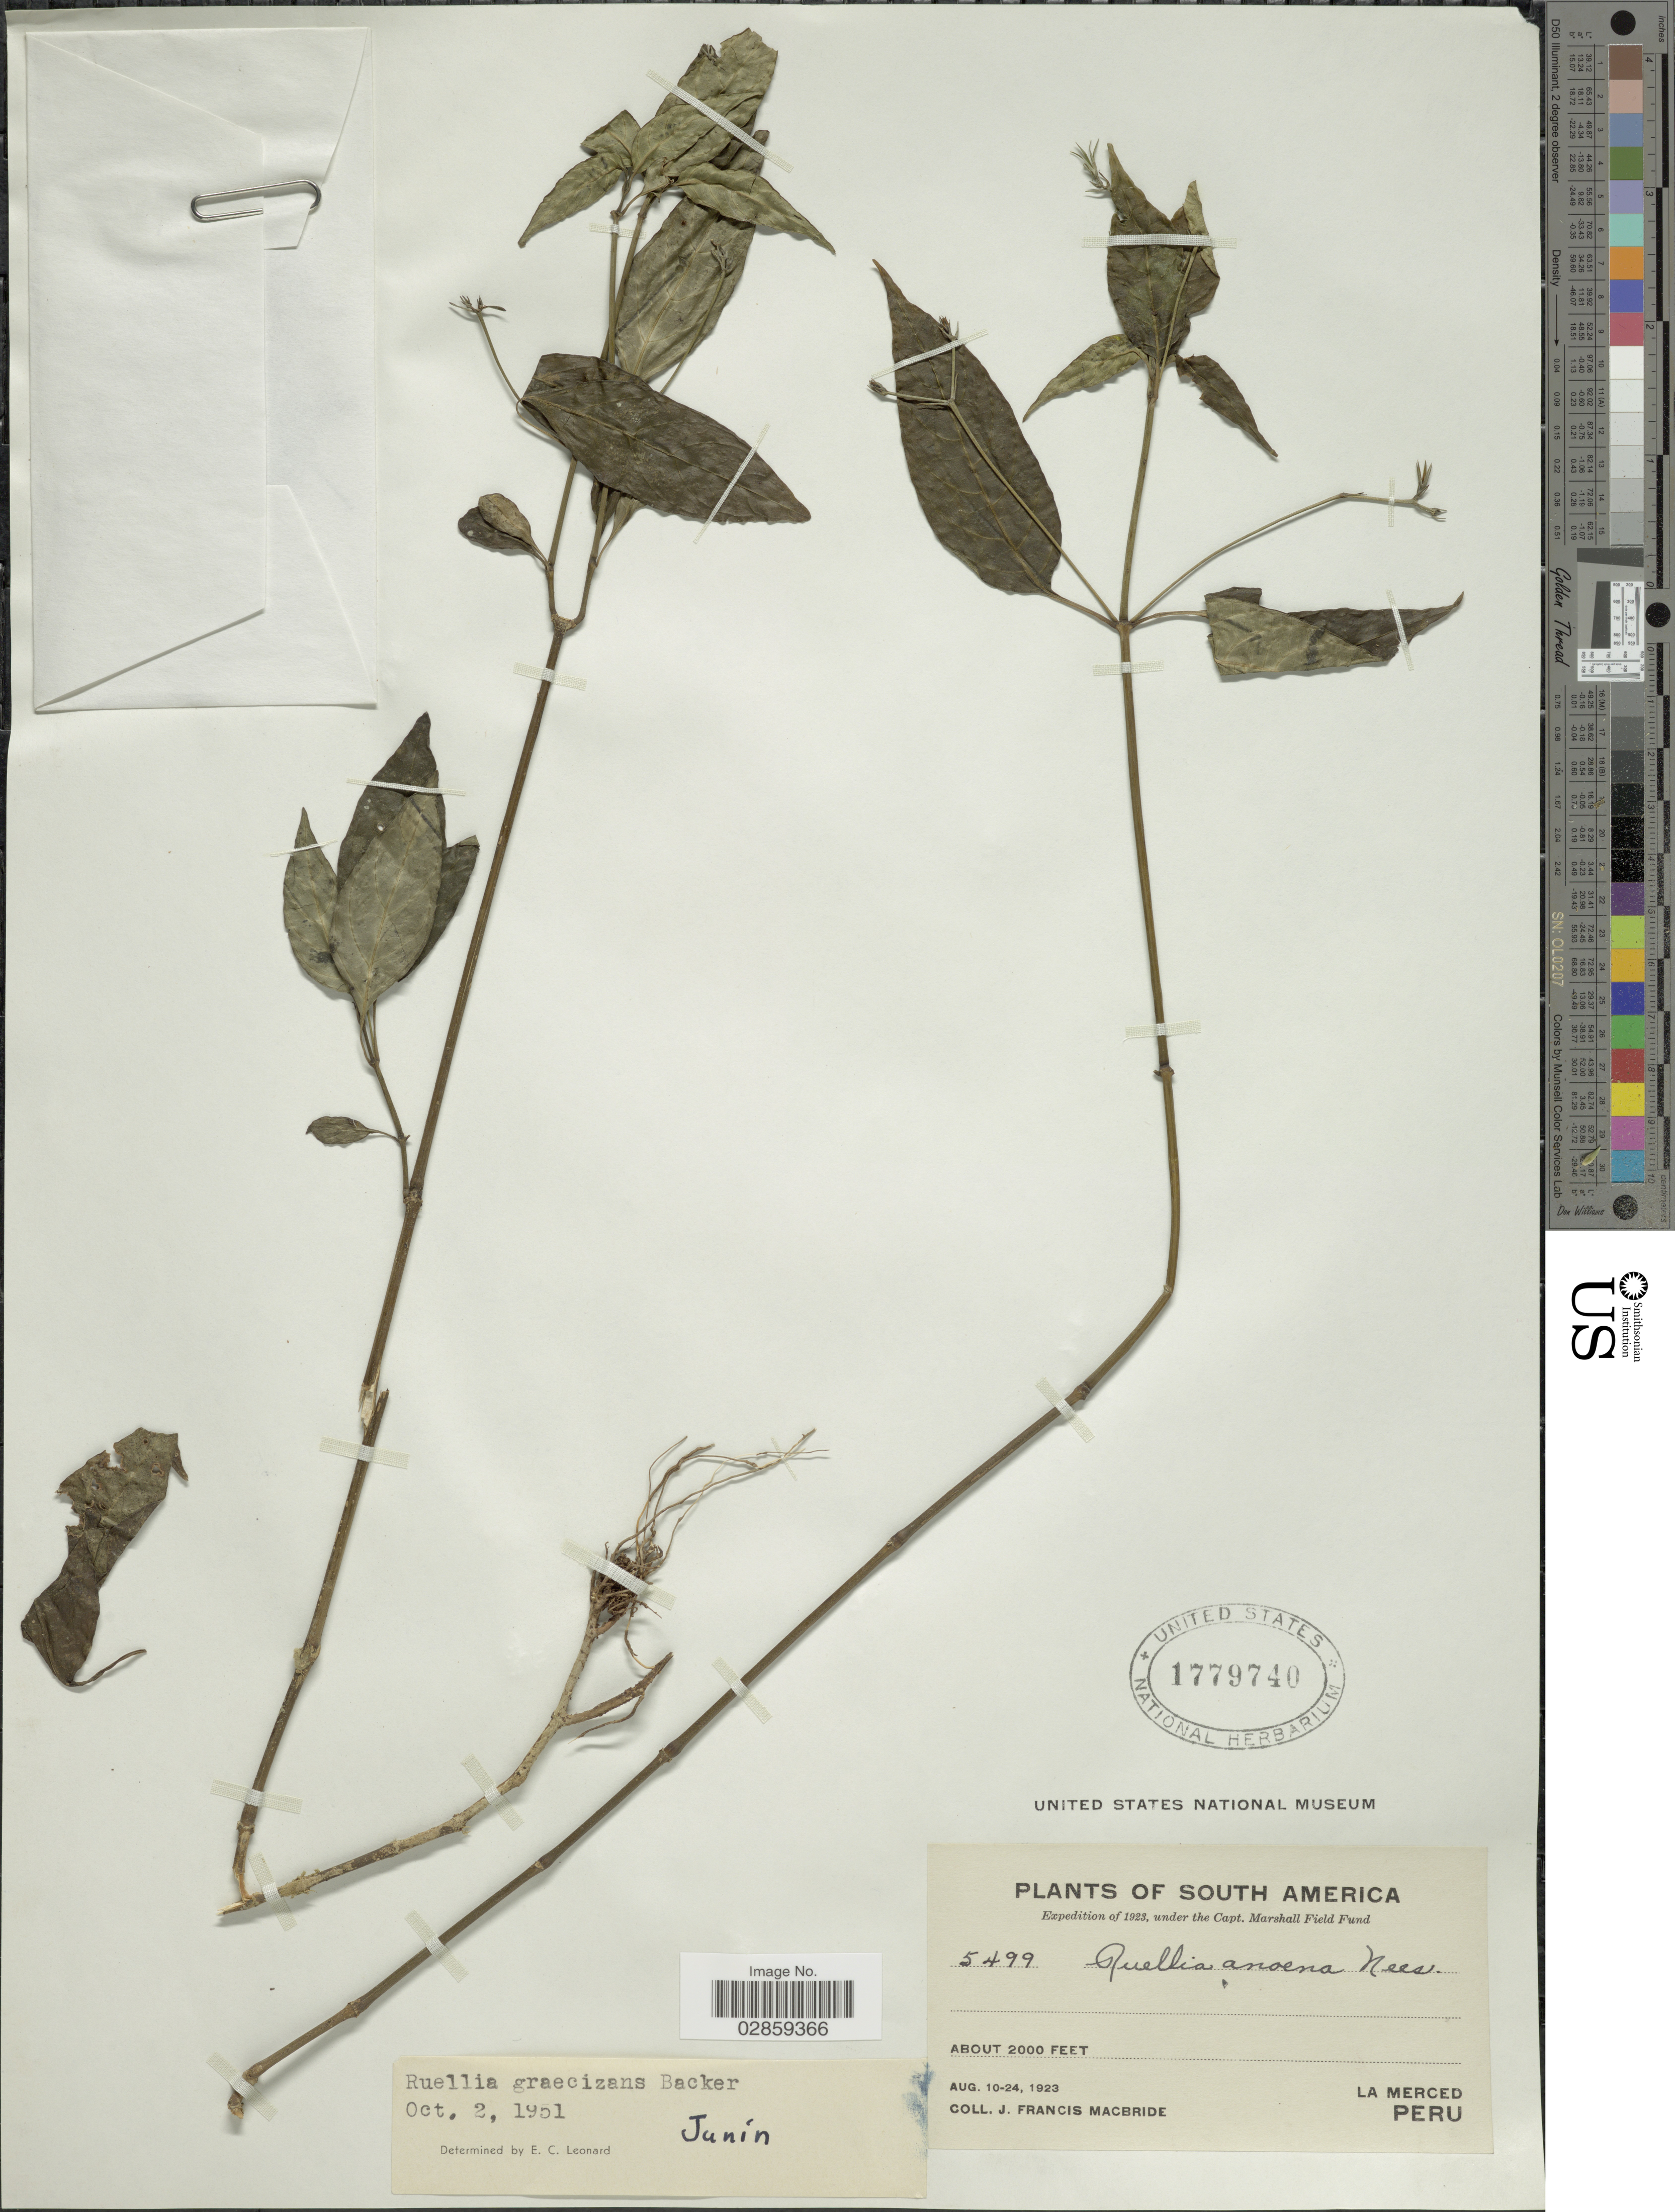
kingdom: Plantae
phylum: Tracheophyta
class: Magnoliopsida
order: Lamiales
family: Acanthaceae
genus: Ruellia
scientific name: Ruellia brevifolia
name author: (Pohl) C. Ezcurra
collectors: J. F. Macbride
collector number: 5499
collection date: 1923-08-10/1923-08-24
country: Peru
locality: La Merced.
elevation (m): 610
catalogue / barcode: US 1779740